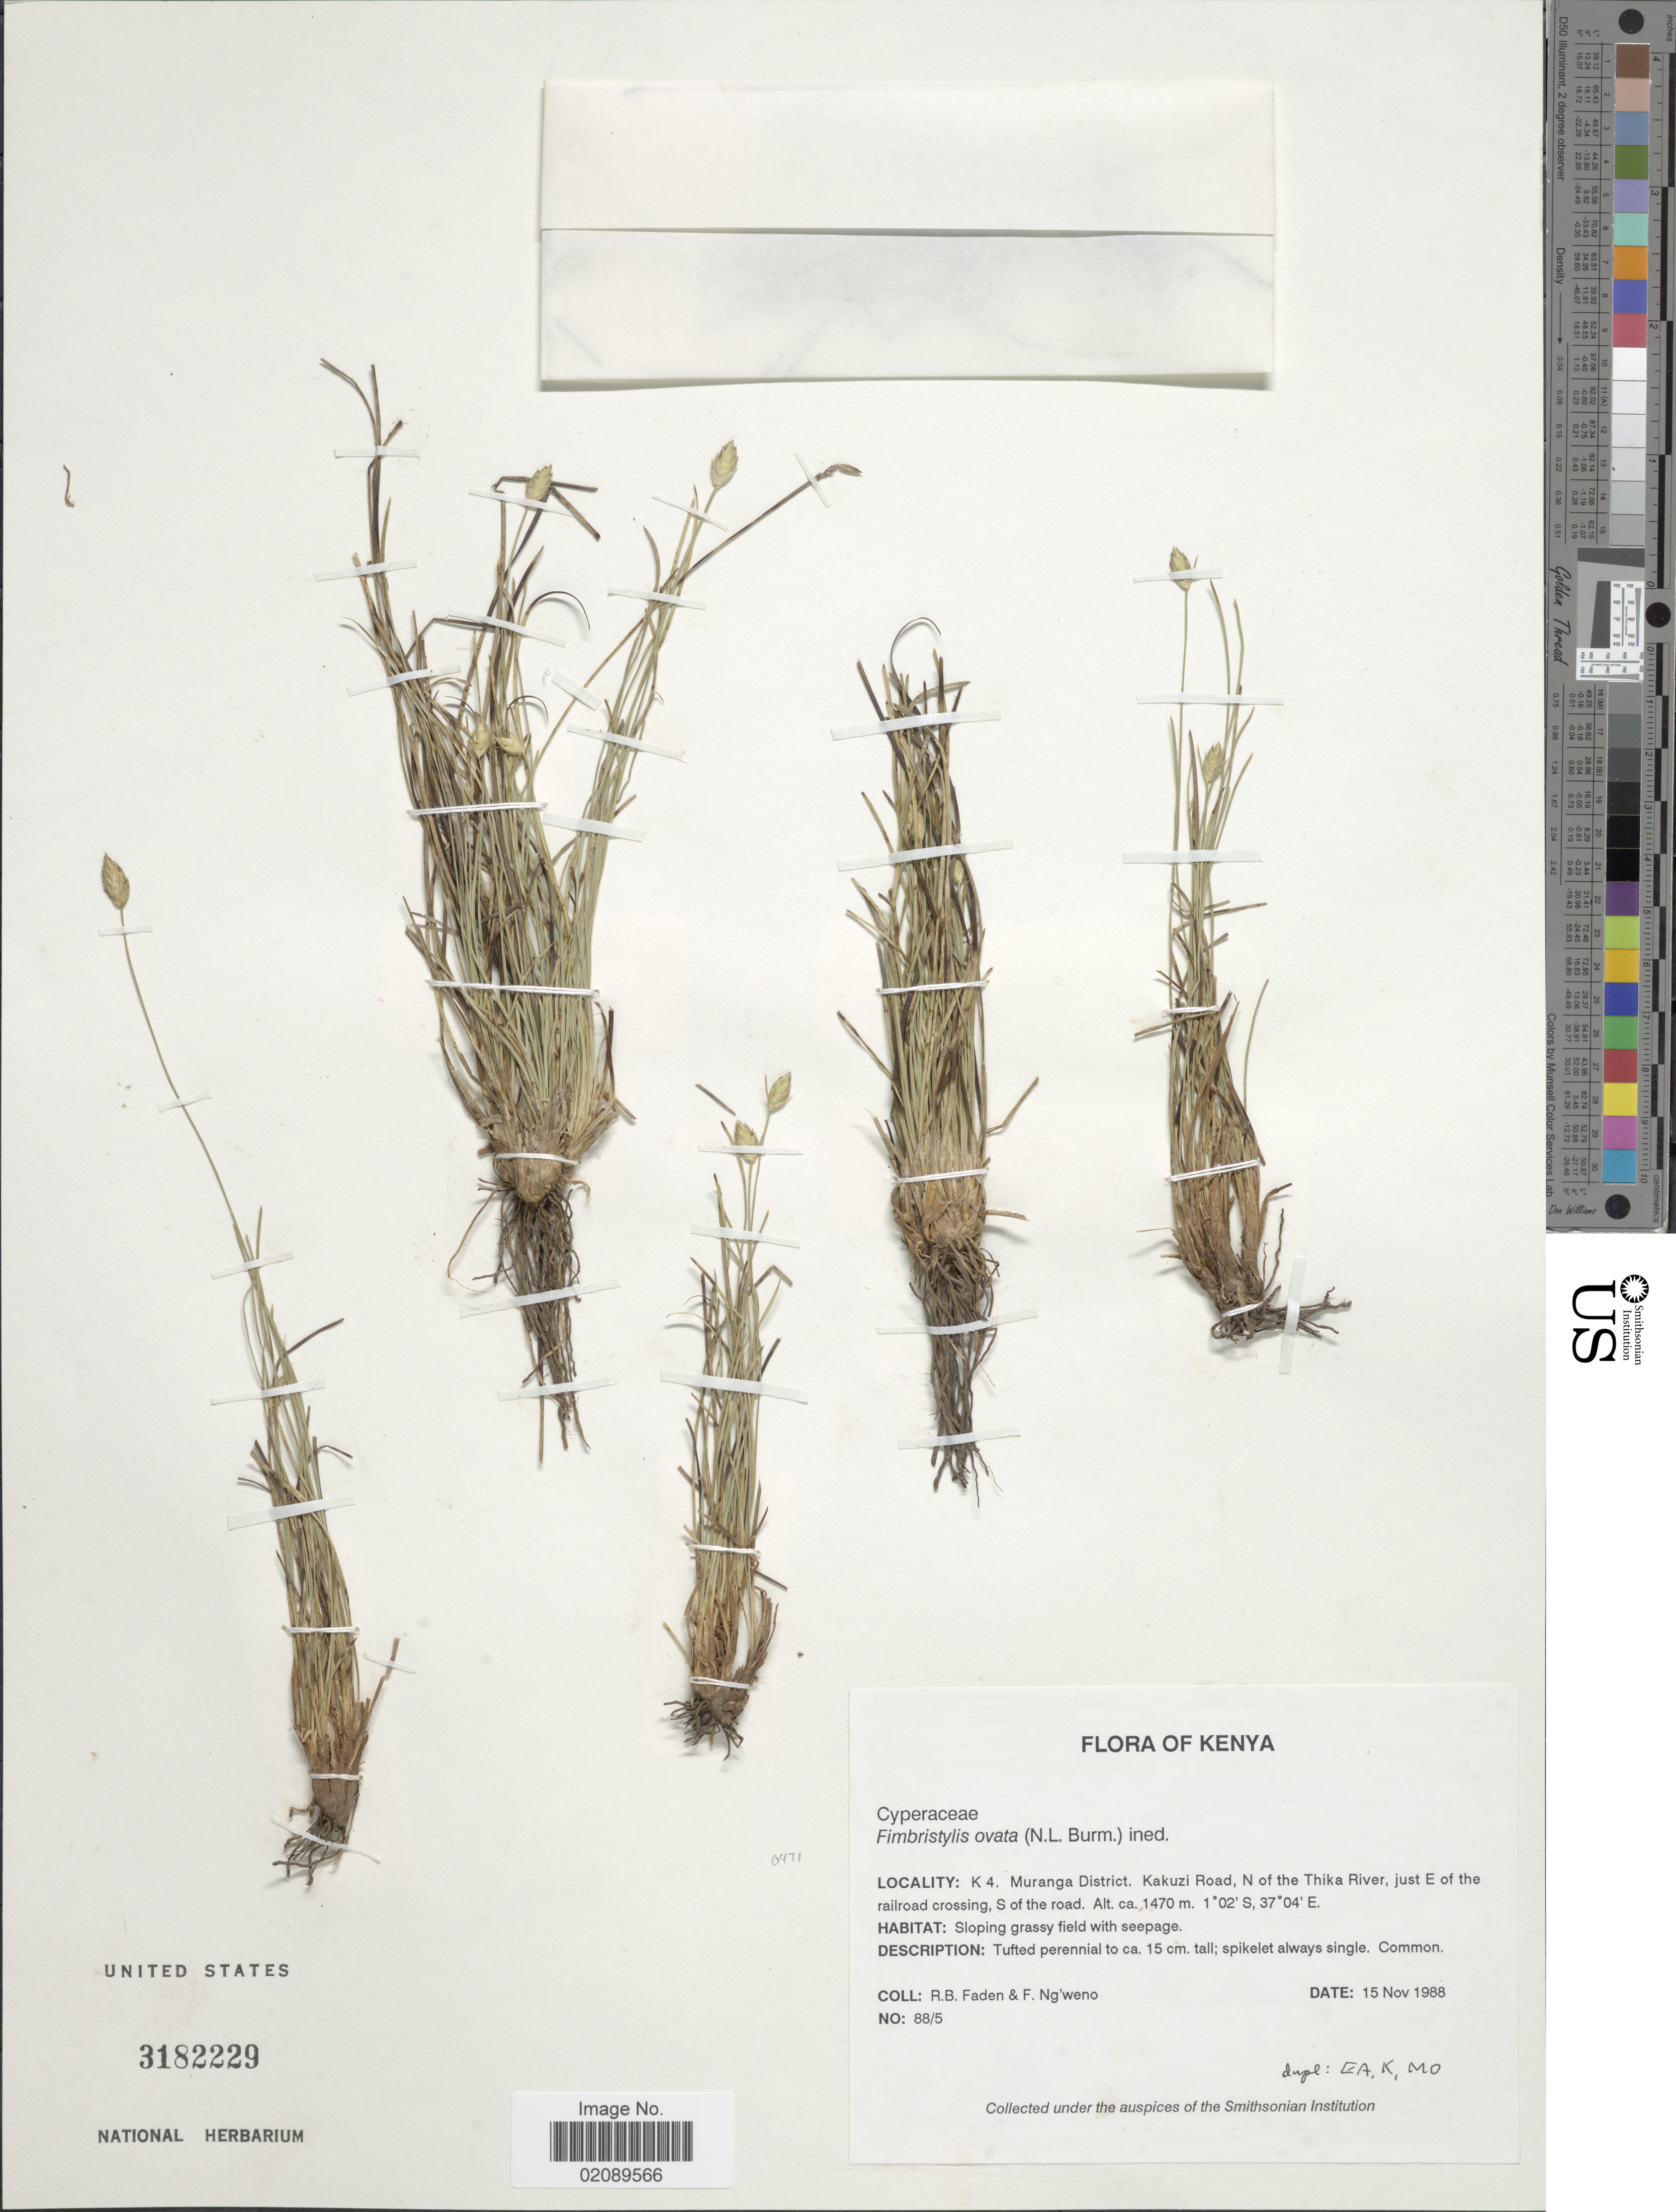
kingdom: Plantae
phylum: Tracheophyta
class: Liliopsida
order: Poales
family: Cyperaceae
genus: Abildgaardia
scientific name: Abildgaardia ovata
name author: (Burm. f.) Kral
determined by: Strong, Mark T., (BOT), Smithsonian Institution - National Museum of Natural History (UNITED STATES)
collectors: R. B. Faden & F. Ng'weno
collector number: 88/5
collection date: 1988-11-15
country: Kenya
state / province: Murang'a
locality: K4, Muranga District, Kakuzi Road, N of the Thika River, just E of the railroad crossing, S of the road, sloping grassy field with seepage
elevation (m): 1470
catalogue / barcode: US 3182229